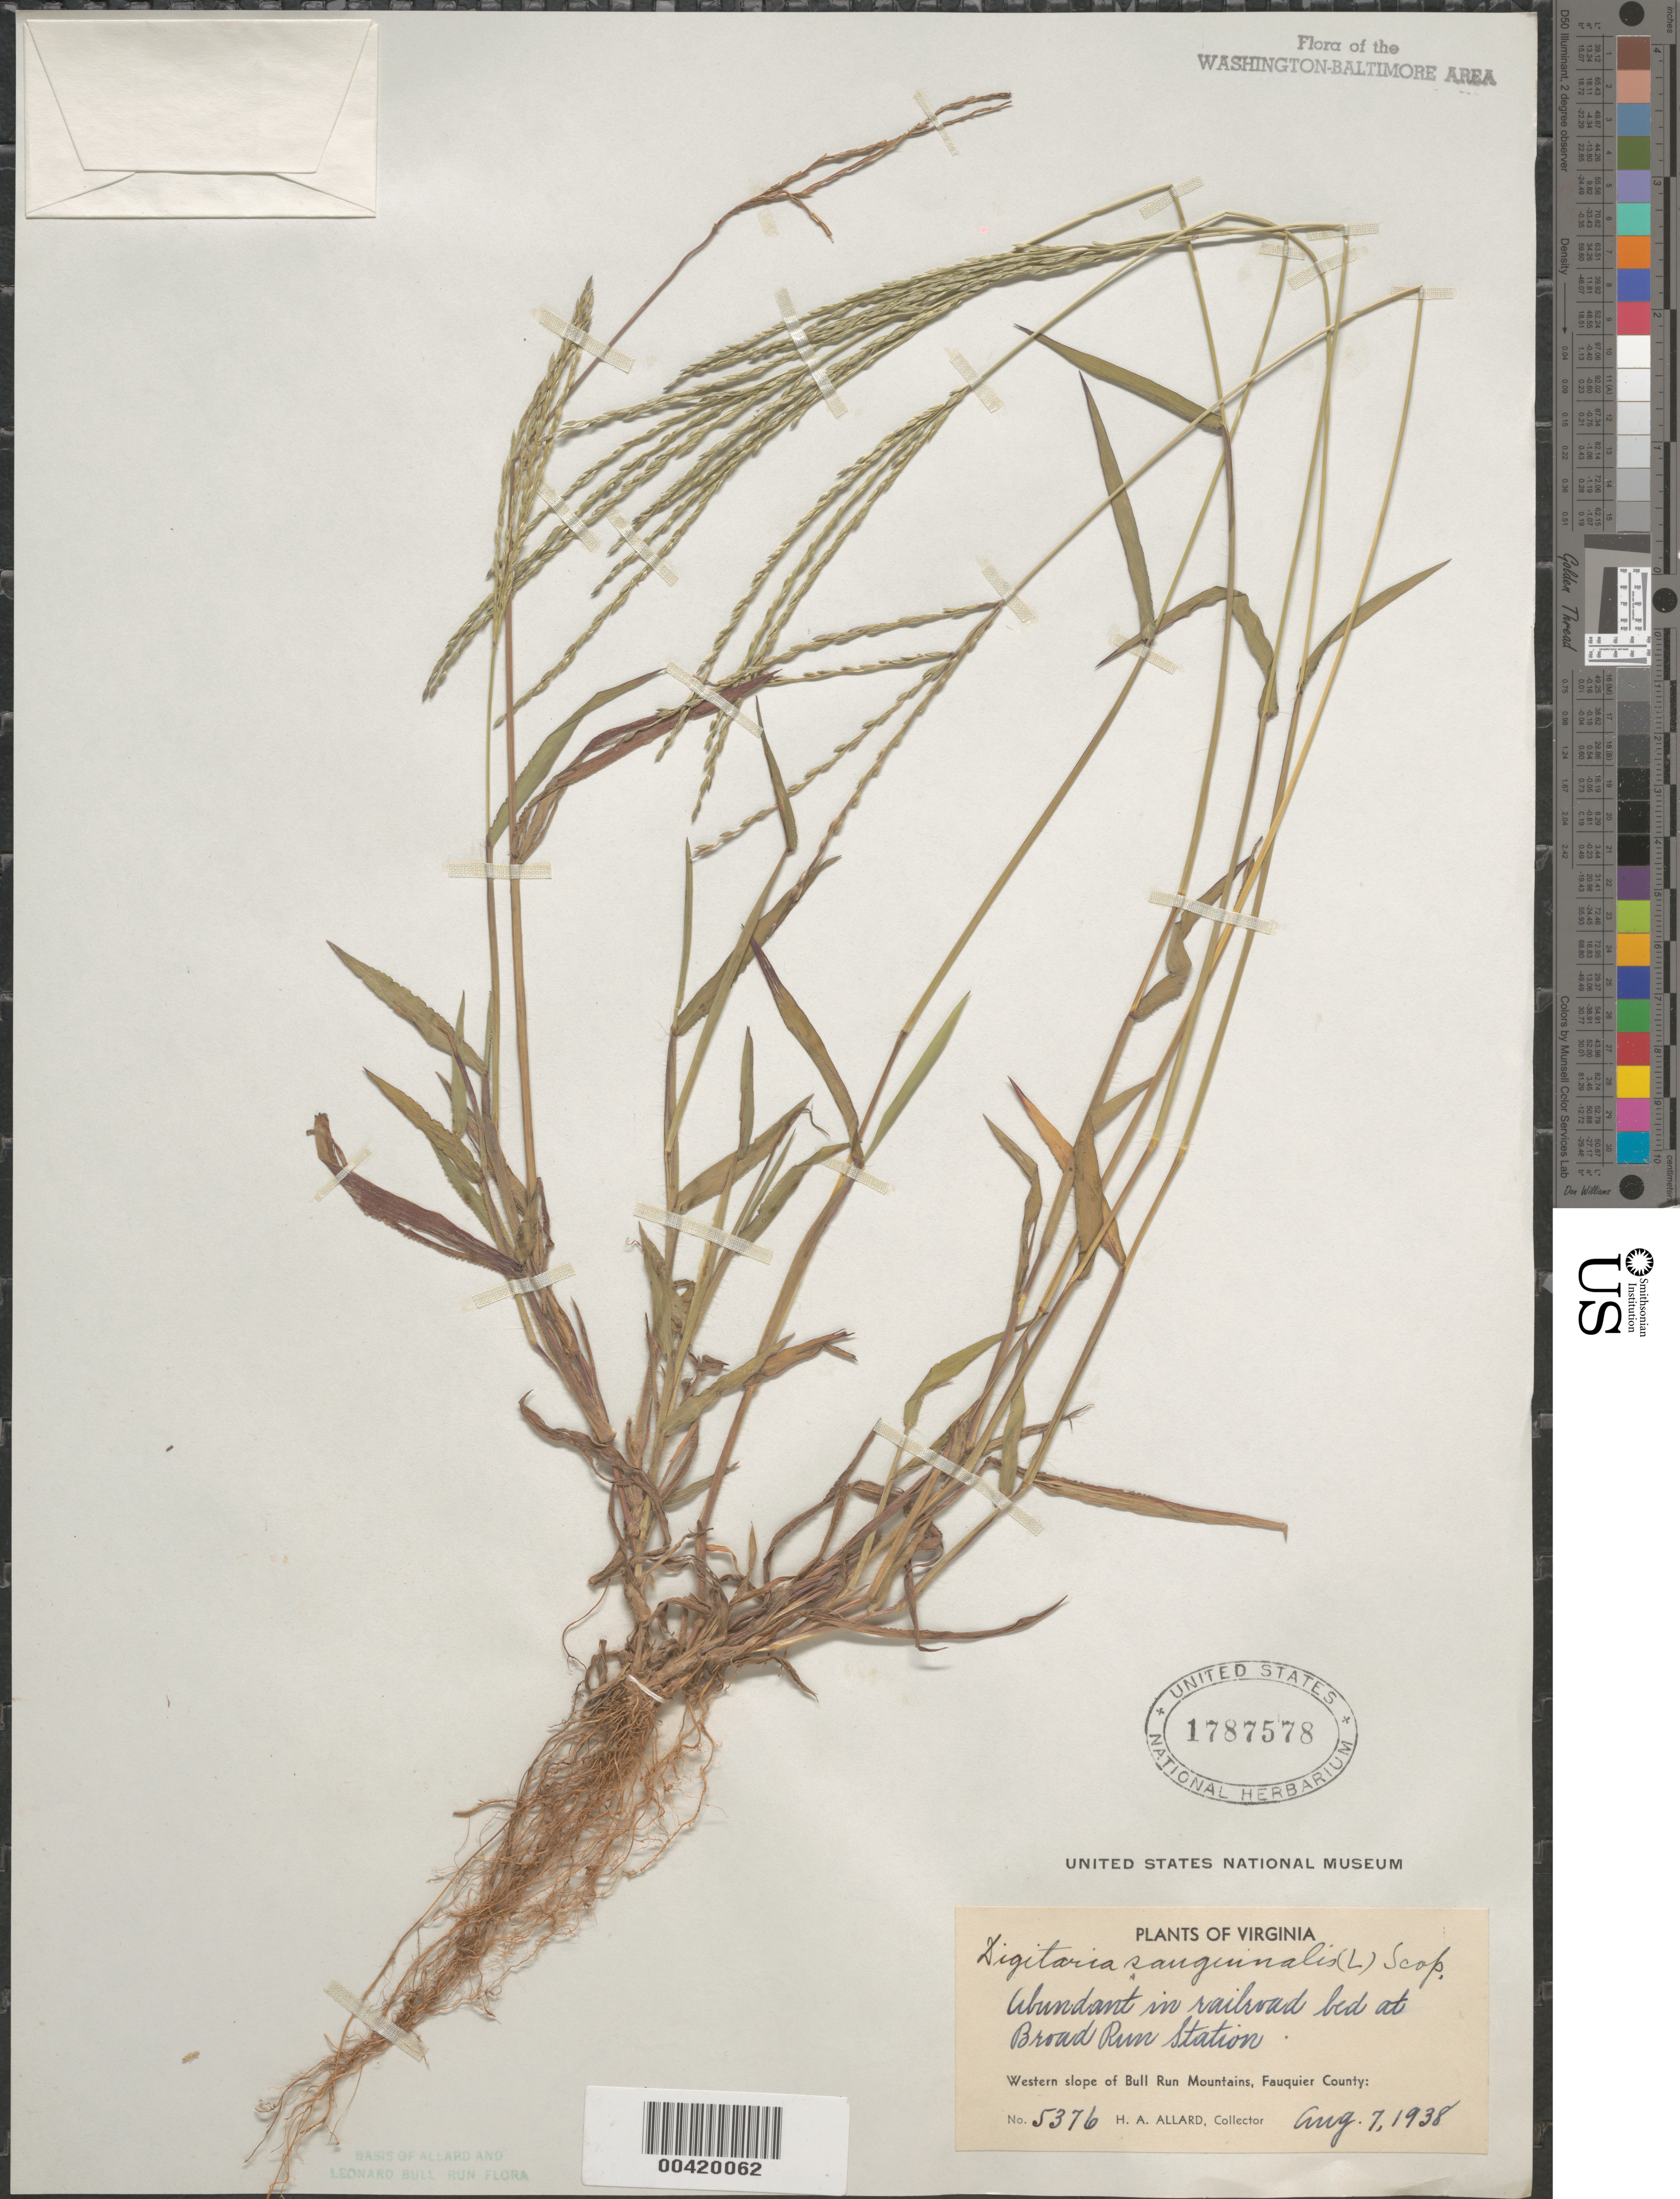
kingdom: Plantae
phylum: Tracheophyta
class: Liliopsida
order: Poales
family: Poaceae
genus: Digitaria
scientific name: Digitaria sanguinalis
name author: (L.) Scop.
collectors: H. A. Allard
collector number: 5376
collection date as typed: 07 Aug 1938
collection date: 1938-08-07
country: United States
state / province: Virginia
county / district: Fauquier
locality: Broad Run Station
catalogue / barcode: US 1787578